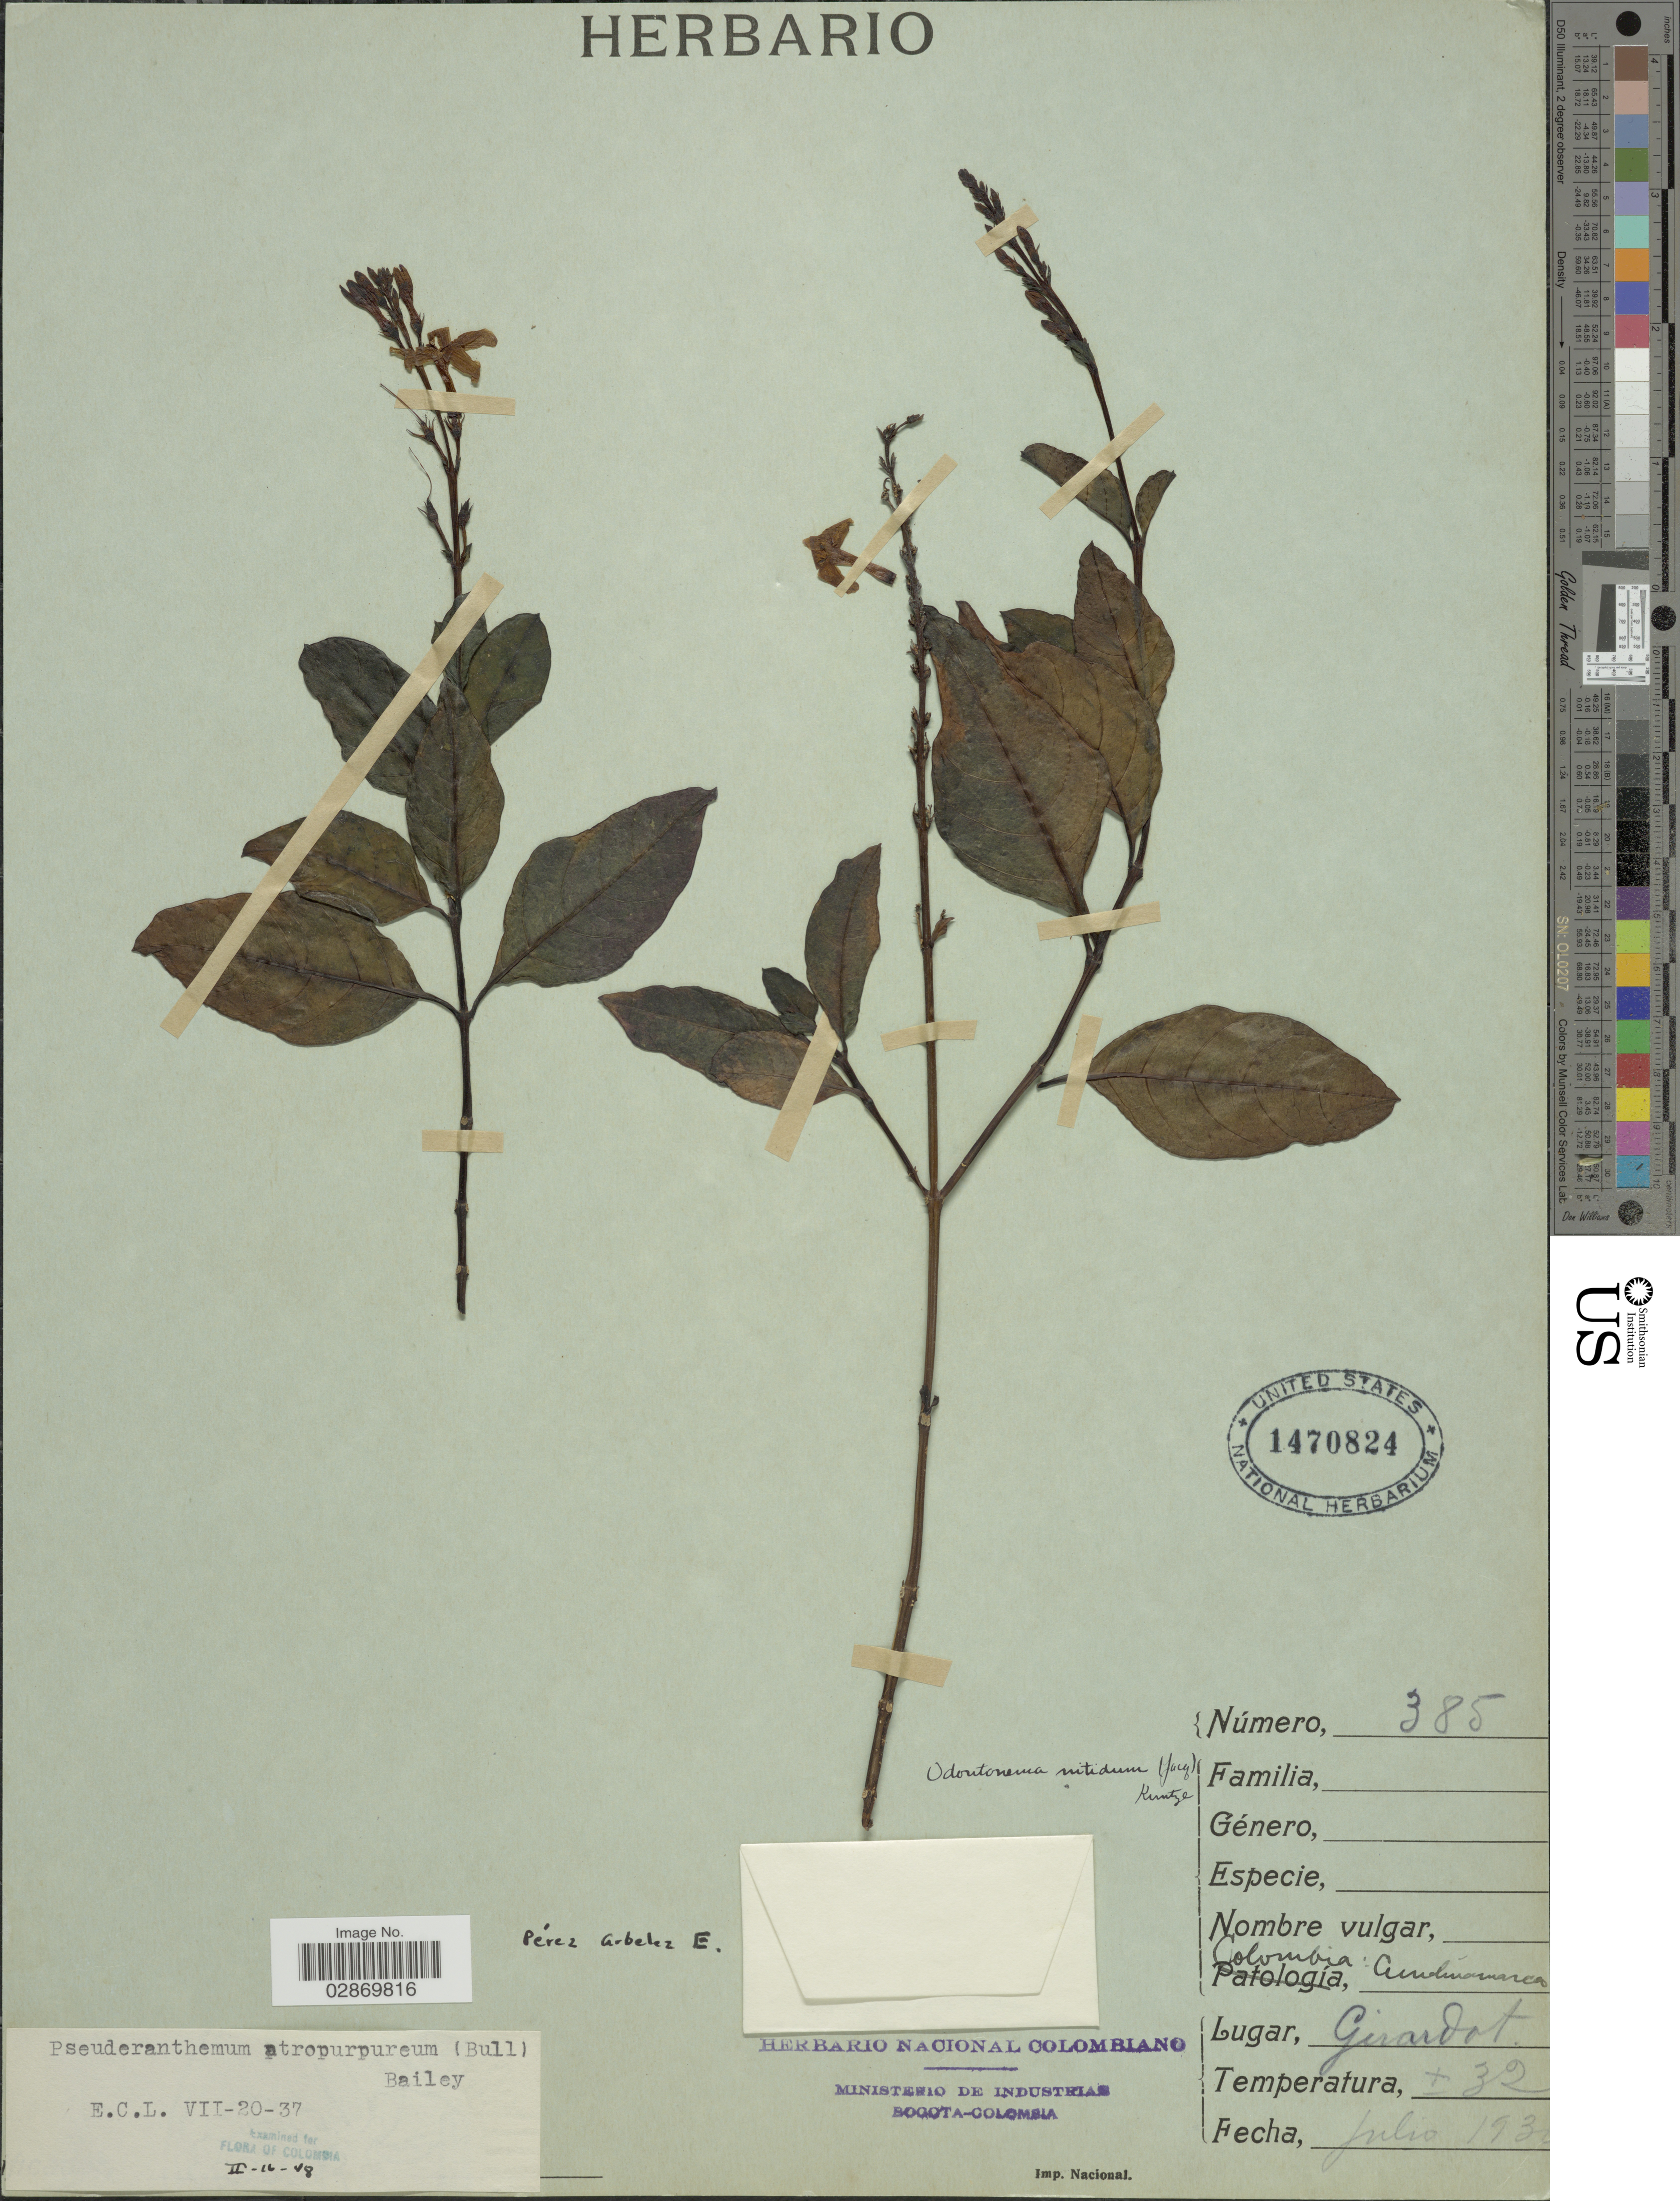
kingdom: Plantae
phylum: Tracheophyta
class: Magnoliopsida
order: Lamiales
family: Acanthaceae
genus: Pseuderanthemum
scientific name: Pseuderanthemum atropurpureum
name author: (W. Bull) L.H. Bailey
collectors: Girardet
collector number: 385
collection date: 1930-07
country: Colombia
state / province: Cundinamarca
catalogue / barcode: US 1470824